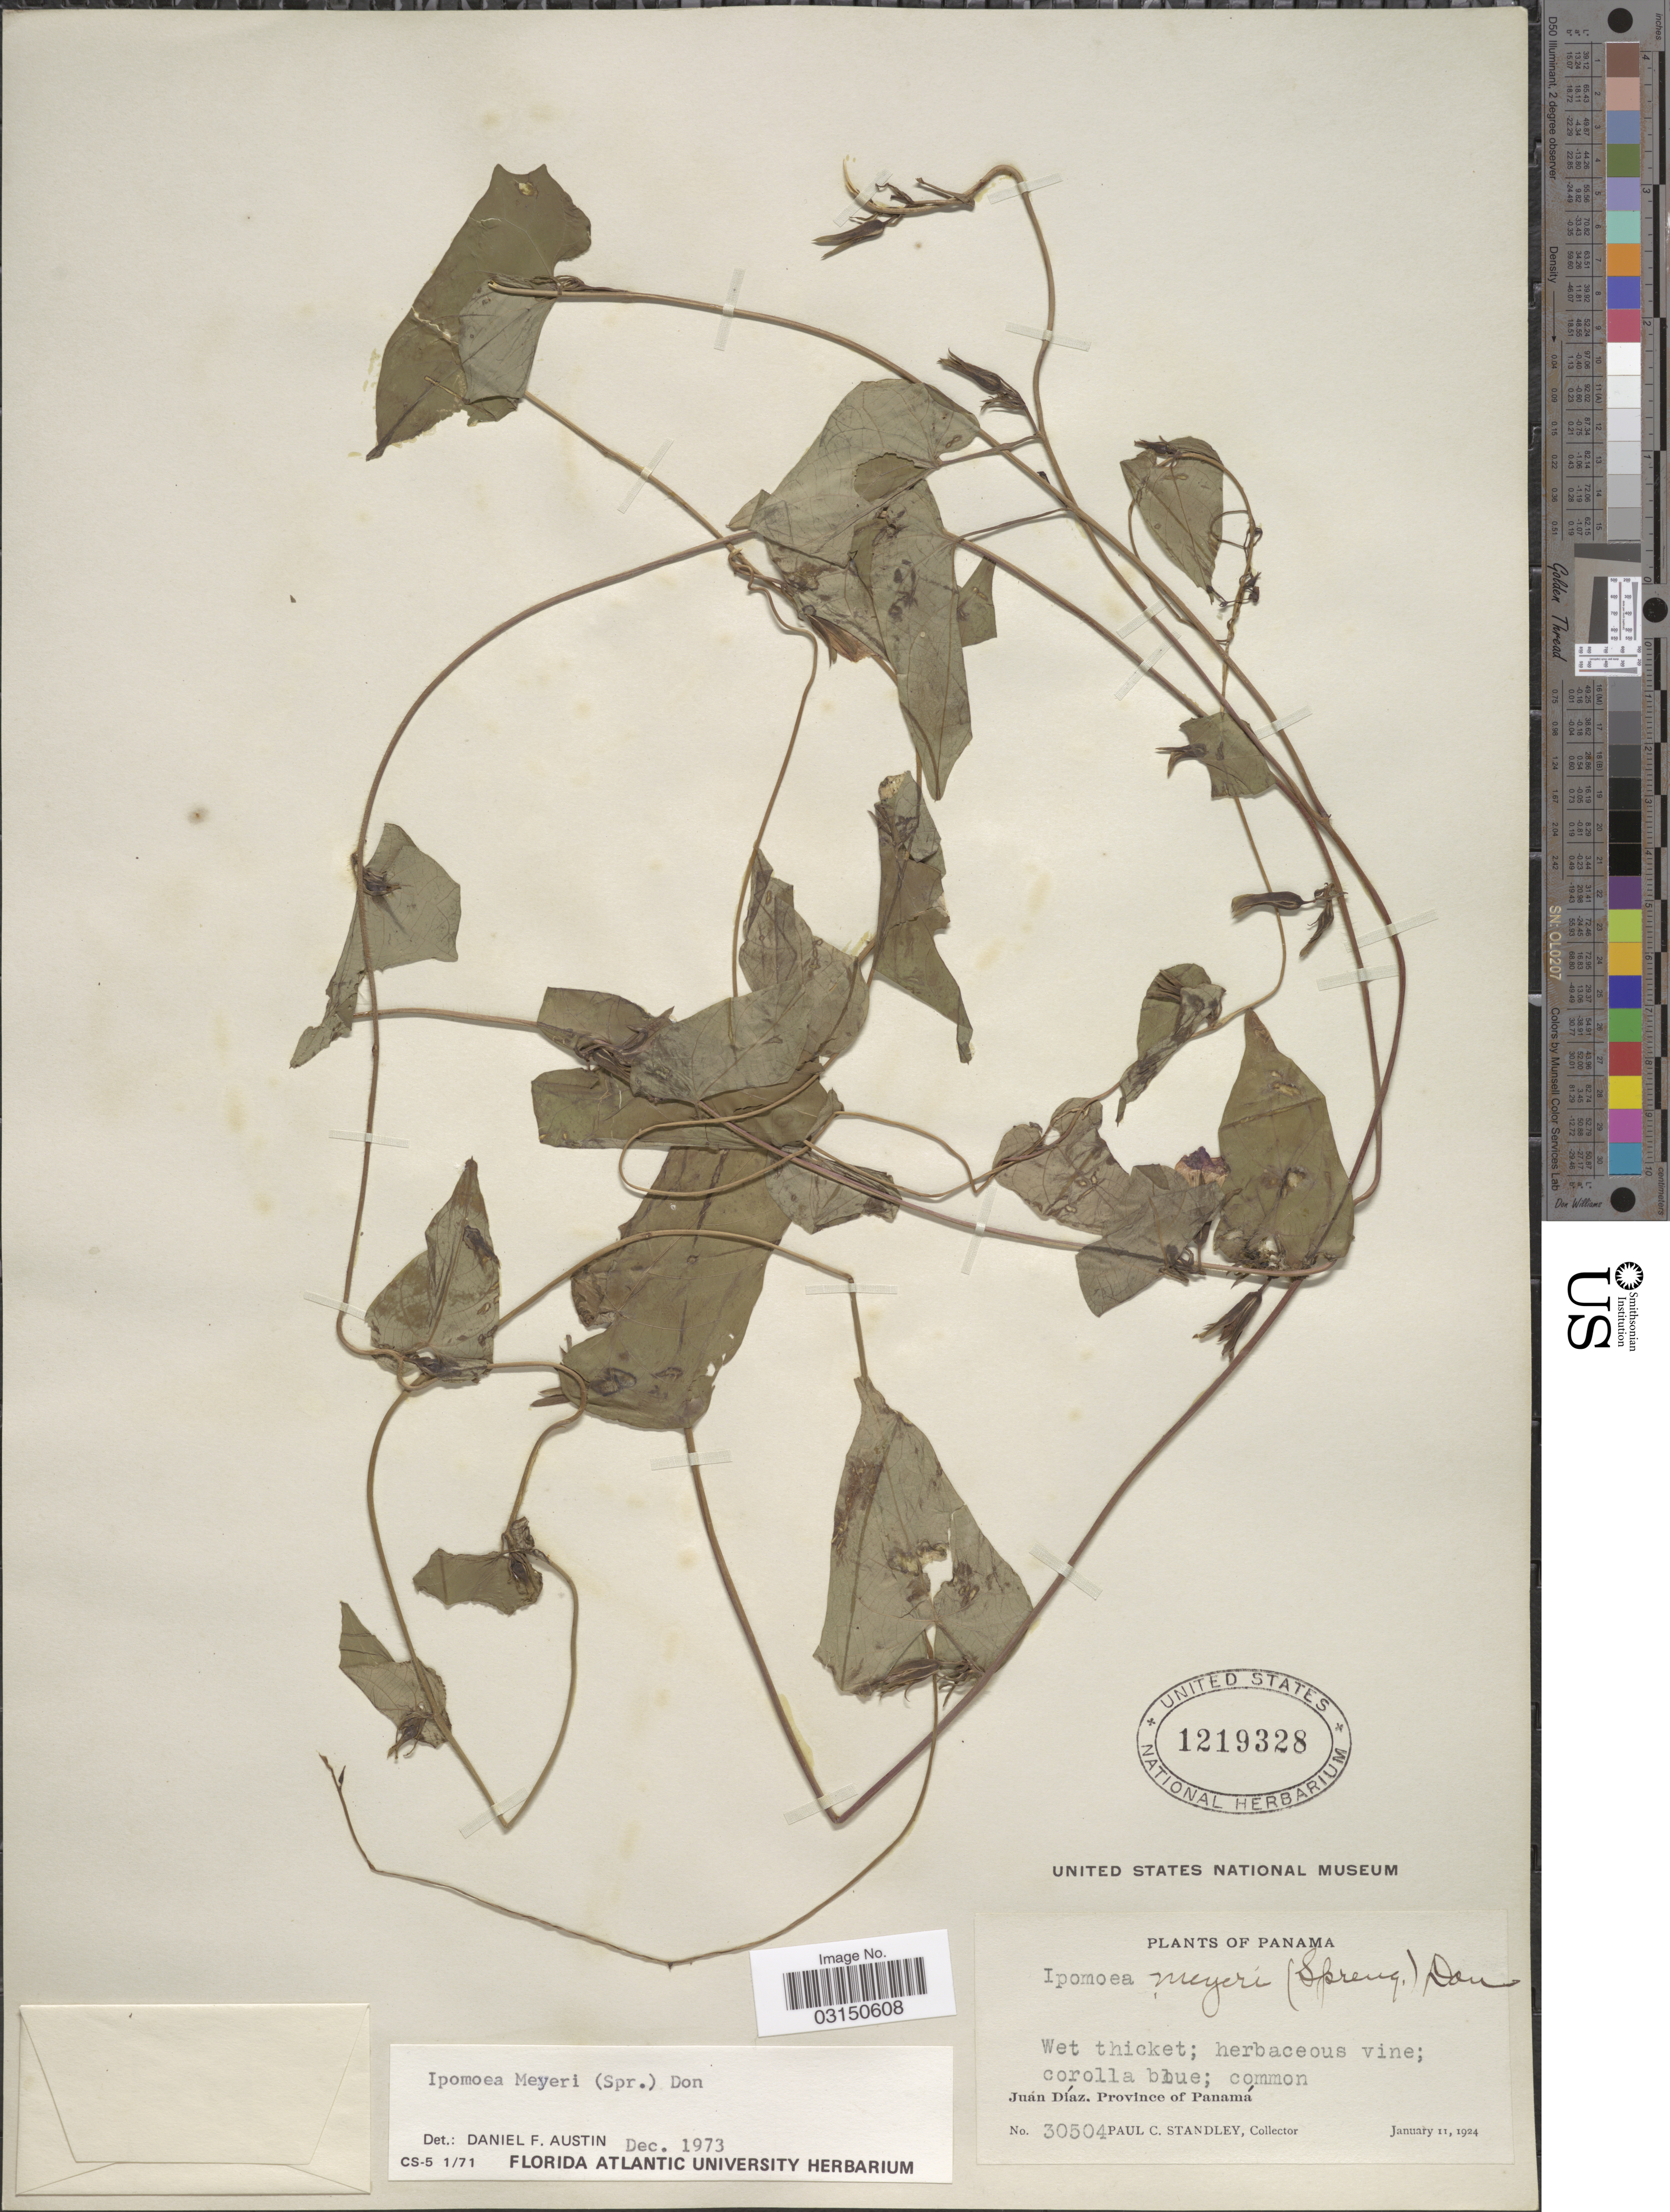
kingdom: Plantae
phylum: Tracheophyta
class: Magnoliopsida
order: Solanales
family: Convolvulaceae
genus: Ipomoea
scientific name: Ipomoea meyeri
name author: (Spreng.) G. Don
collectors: P. C. Standley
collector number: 30504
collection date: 1924-01-11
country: Panama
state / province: Panamá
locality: Juan Díaz.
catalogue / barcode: US 1219328